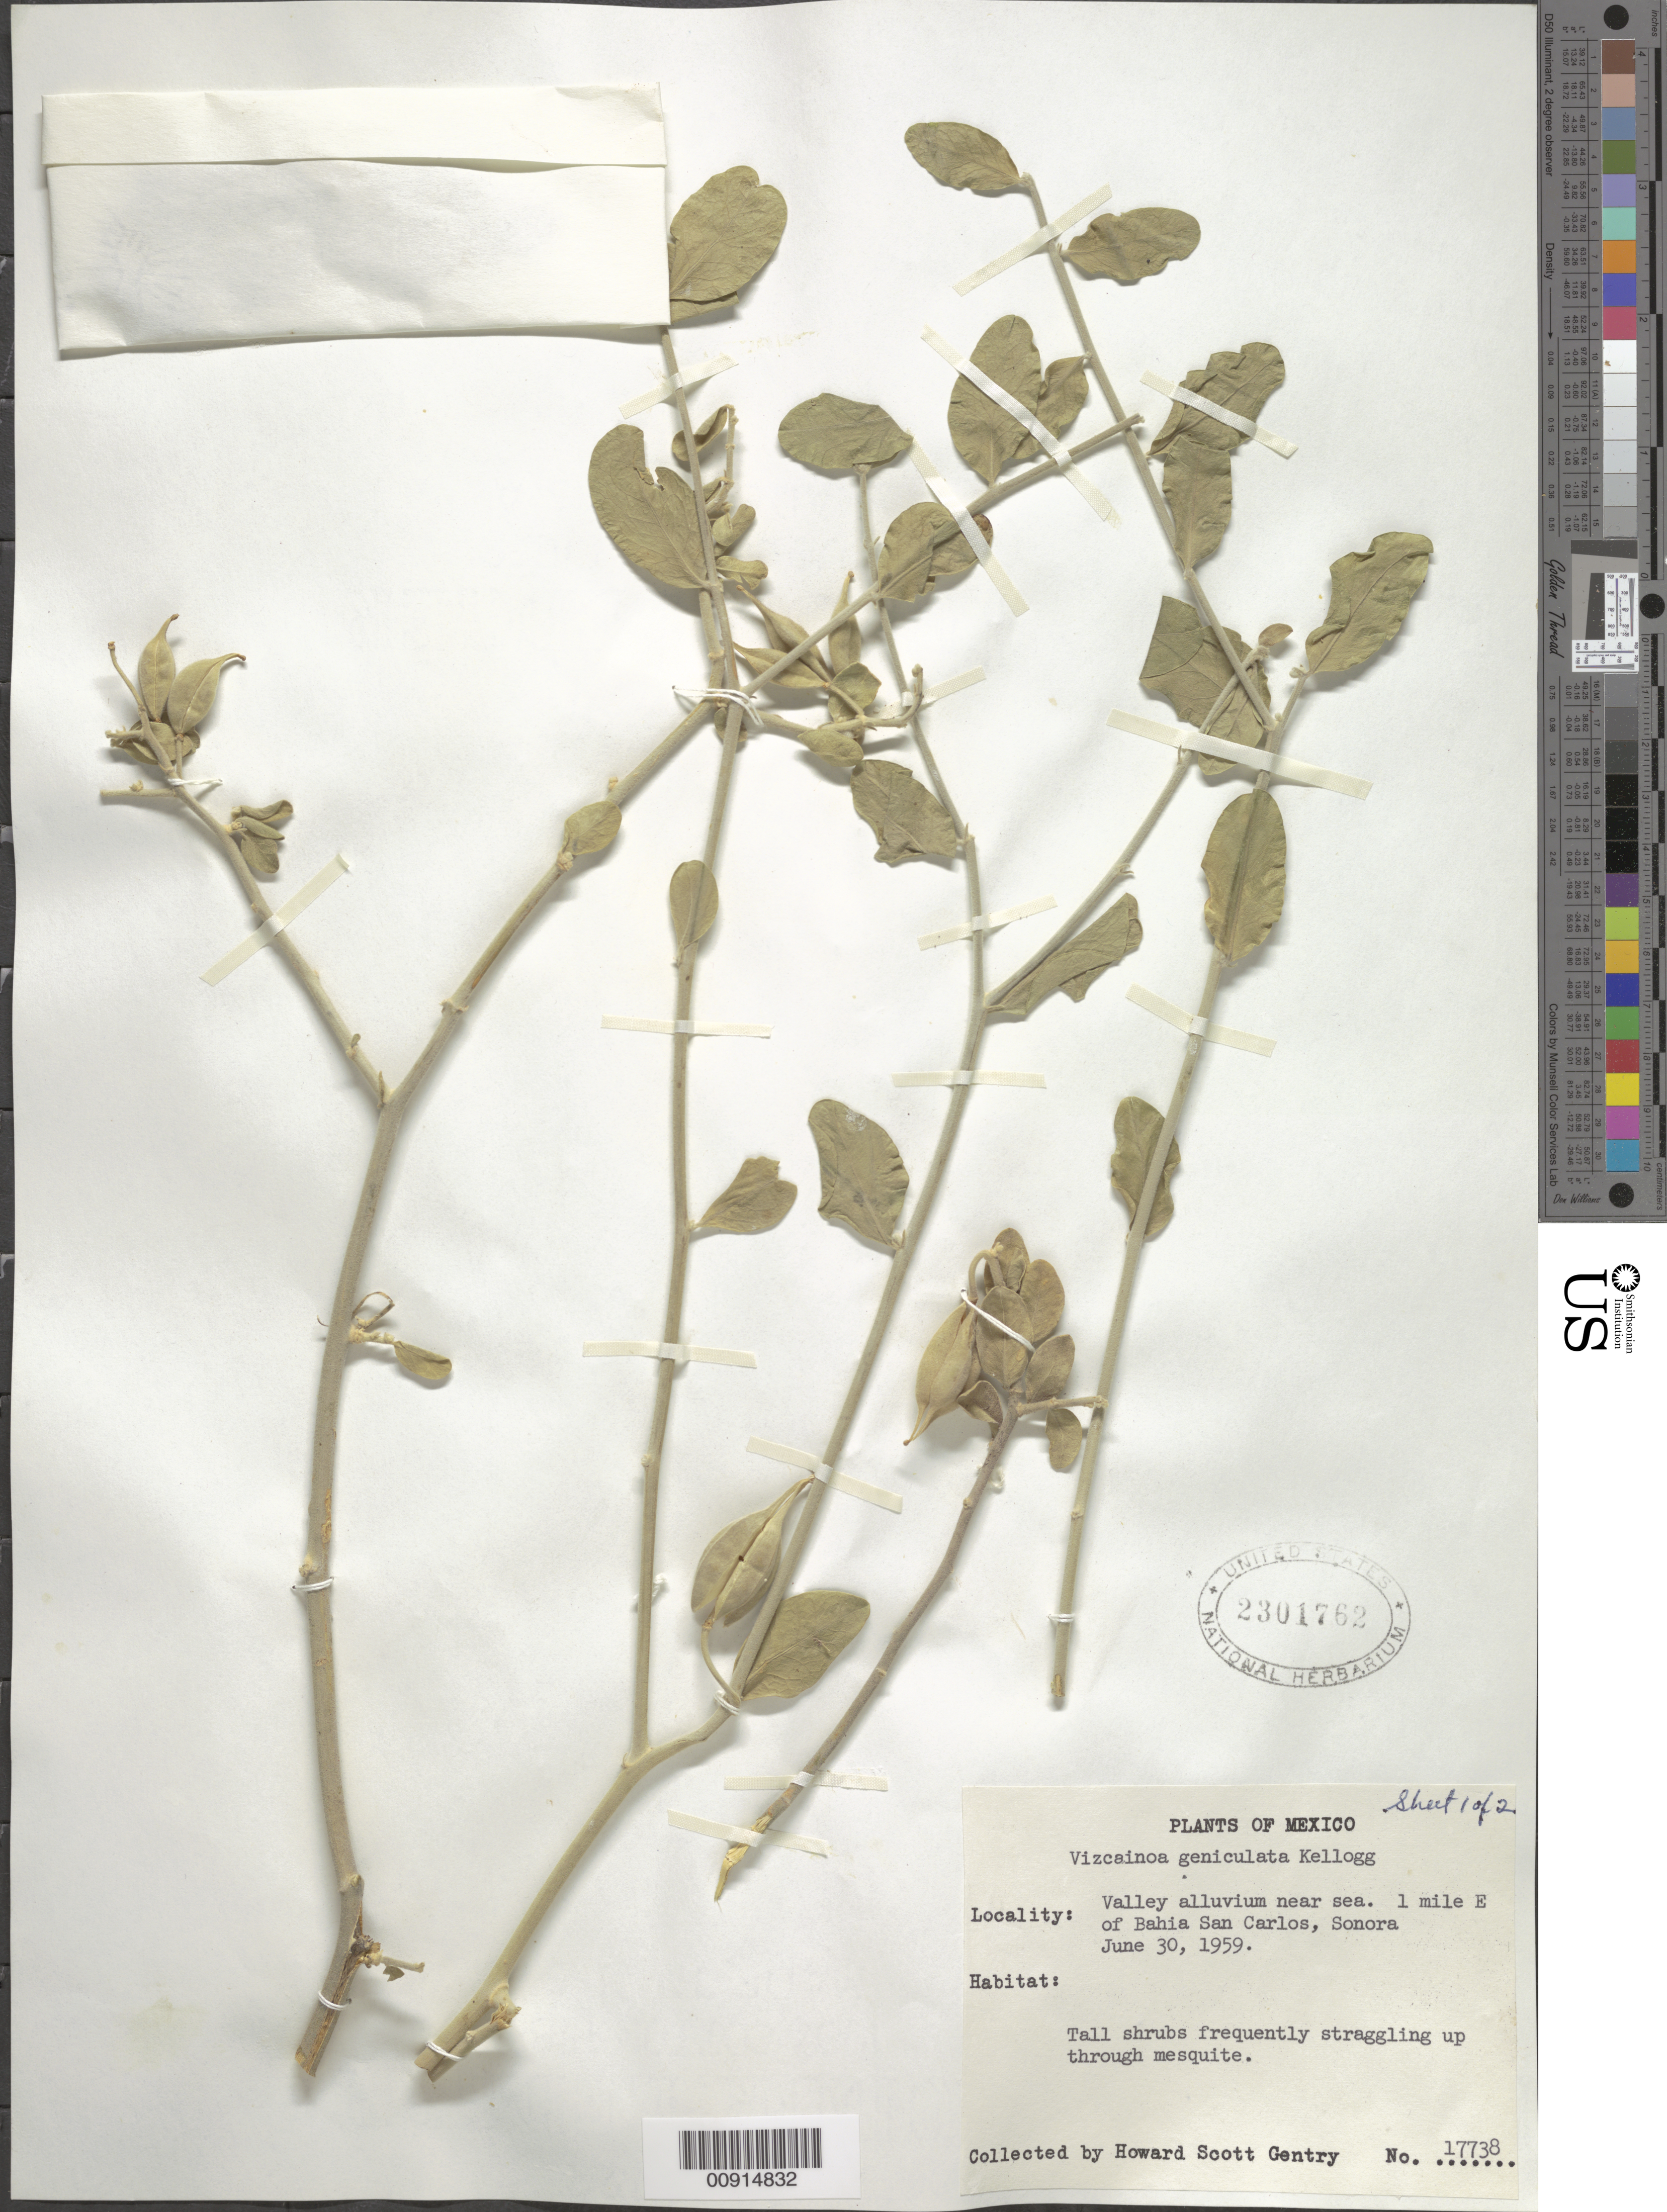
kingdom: Plantae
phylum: Tracheophyta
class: Magnoliopsida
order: Zygophyllales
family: Zygophyllaceae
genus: Viscainoa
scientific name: Viscainoa geniculata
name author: (Kellogg) Greene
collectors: H. S. Gentry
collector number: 17738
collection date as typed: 30 Jun 1959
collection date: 1959-06-30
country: Mexico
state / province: Sonora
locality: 1 mile E of Bahía San Carlos, Sonora.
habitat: Valley alluvium near sea. Shrubs frequently straggling up through mesquite.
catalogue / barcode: US 2301762